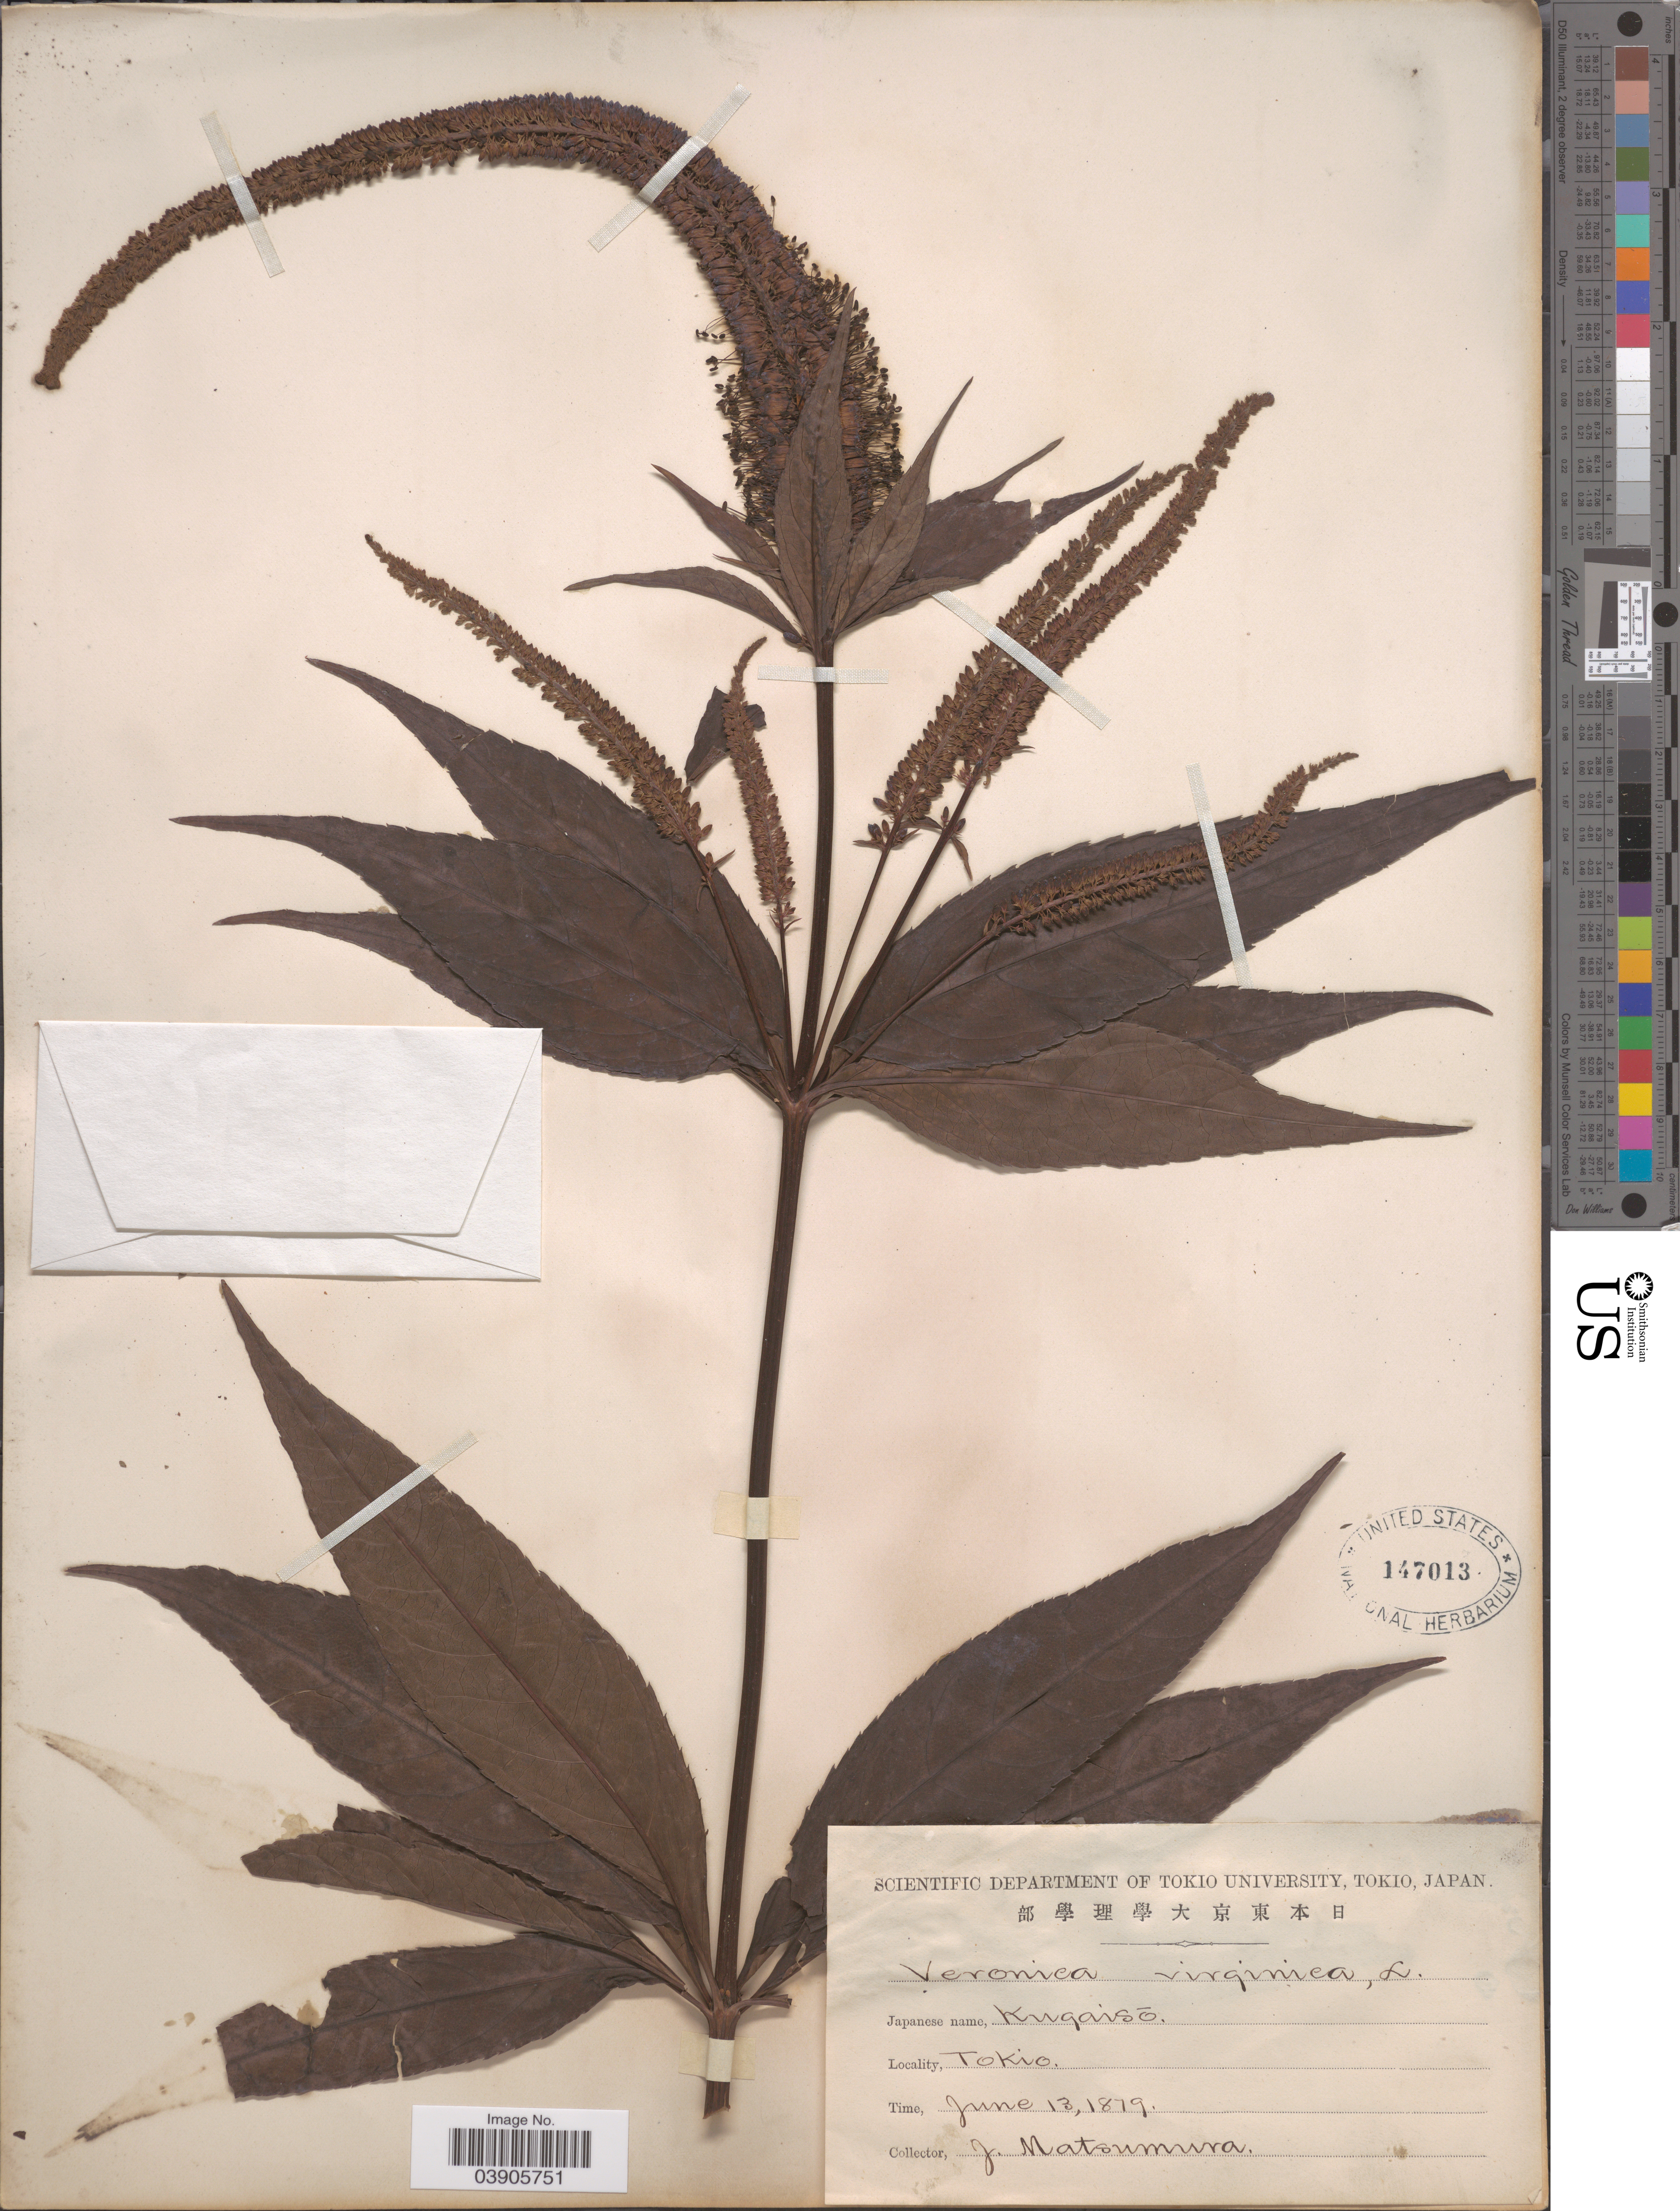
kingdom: Plantae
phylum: Tracheophyta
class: Magnoliopsida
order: Lamiales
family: Plantaginaceae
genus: Veronicastrum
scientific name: Veronicastrum sibiricum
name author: (L.) Pennell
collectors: J. Matsumura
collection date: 1879-06-13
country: Japan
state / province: Tokyo, Federal City of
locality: Tokio.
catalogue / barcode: US 147013